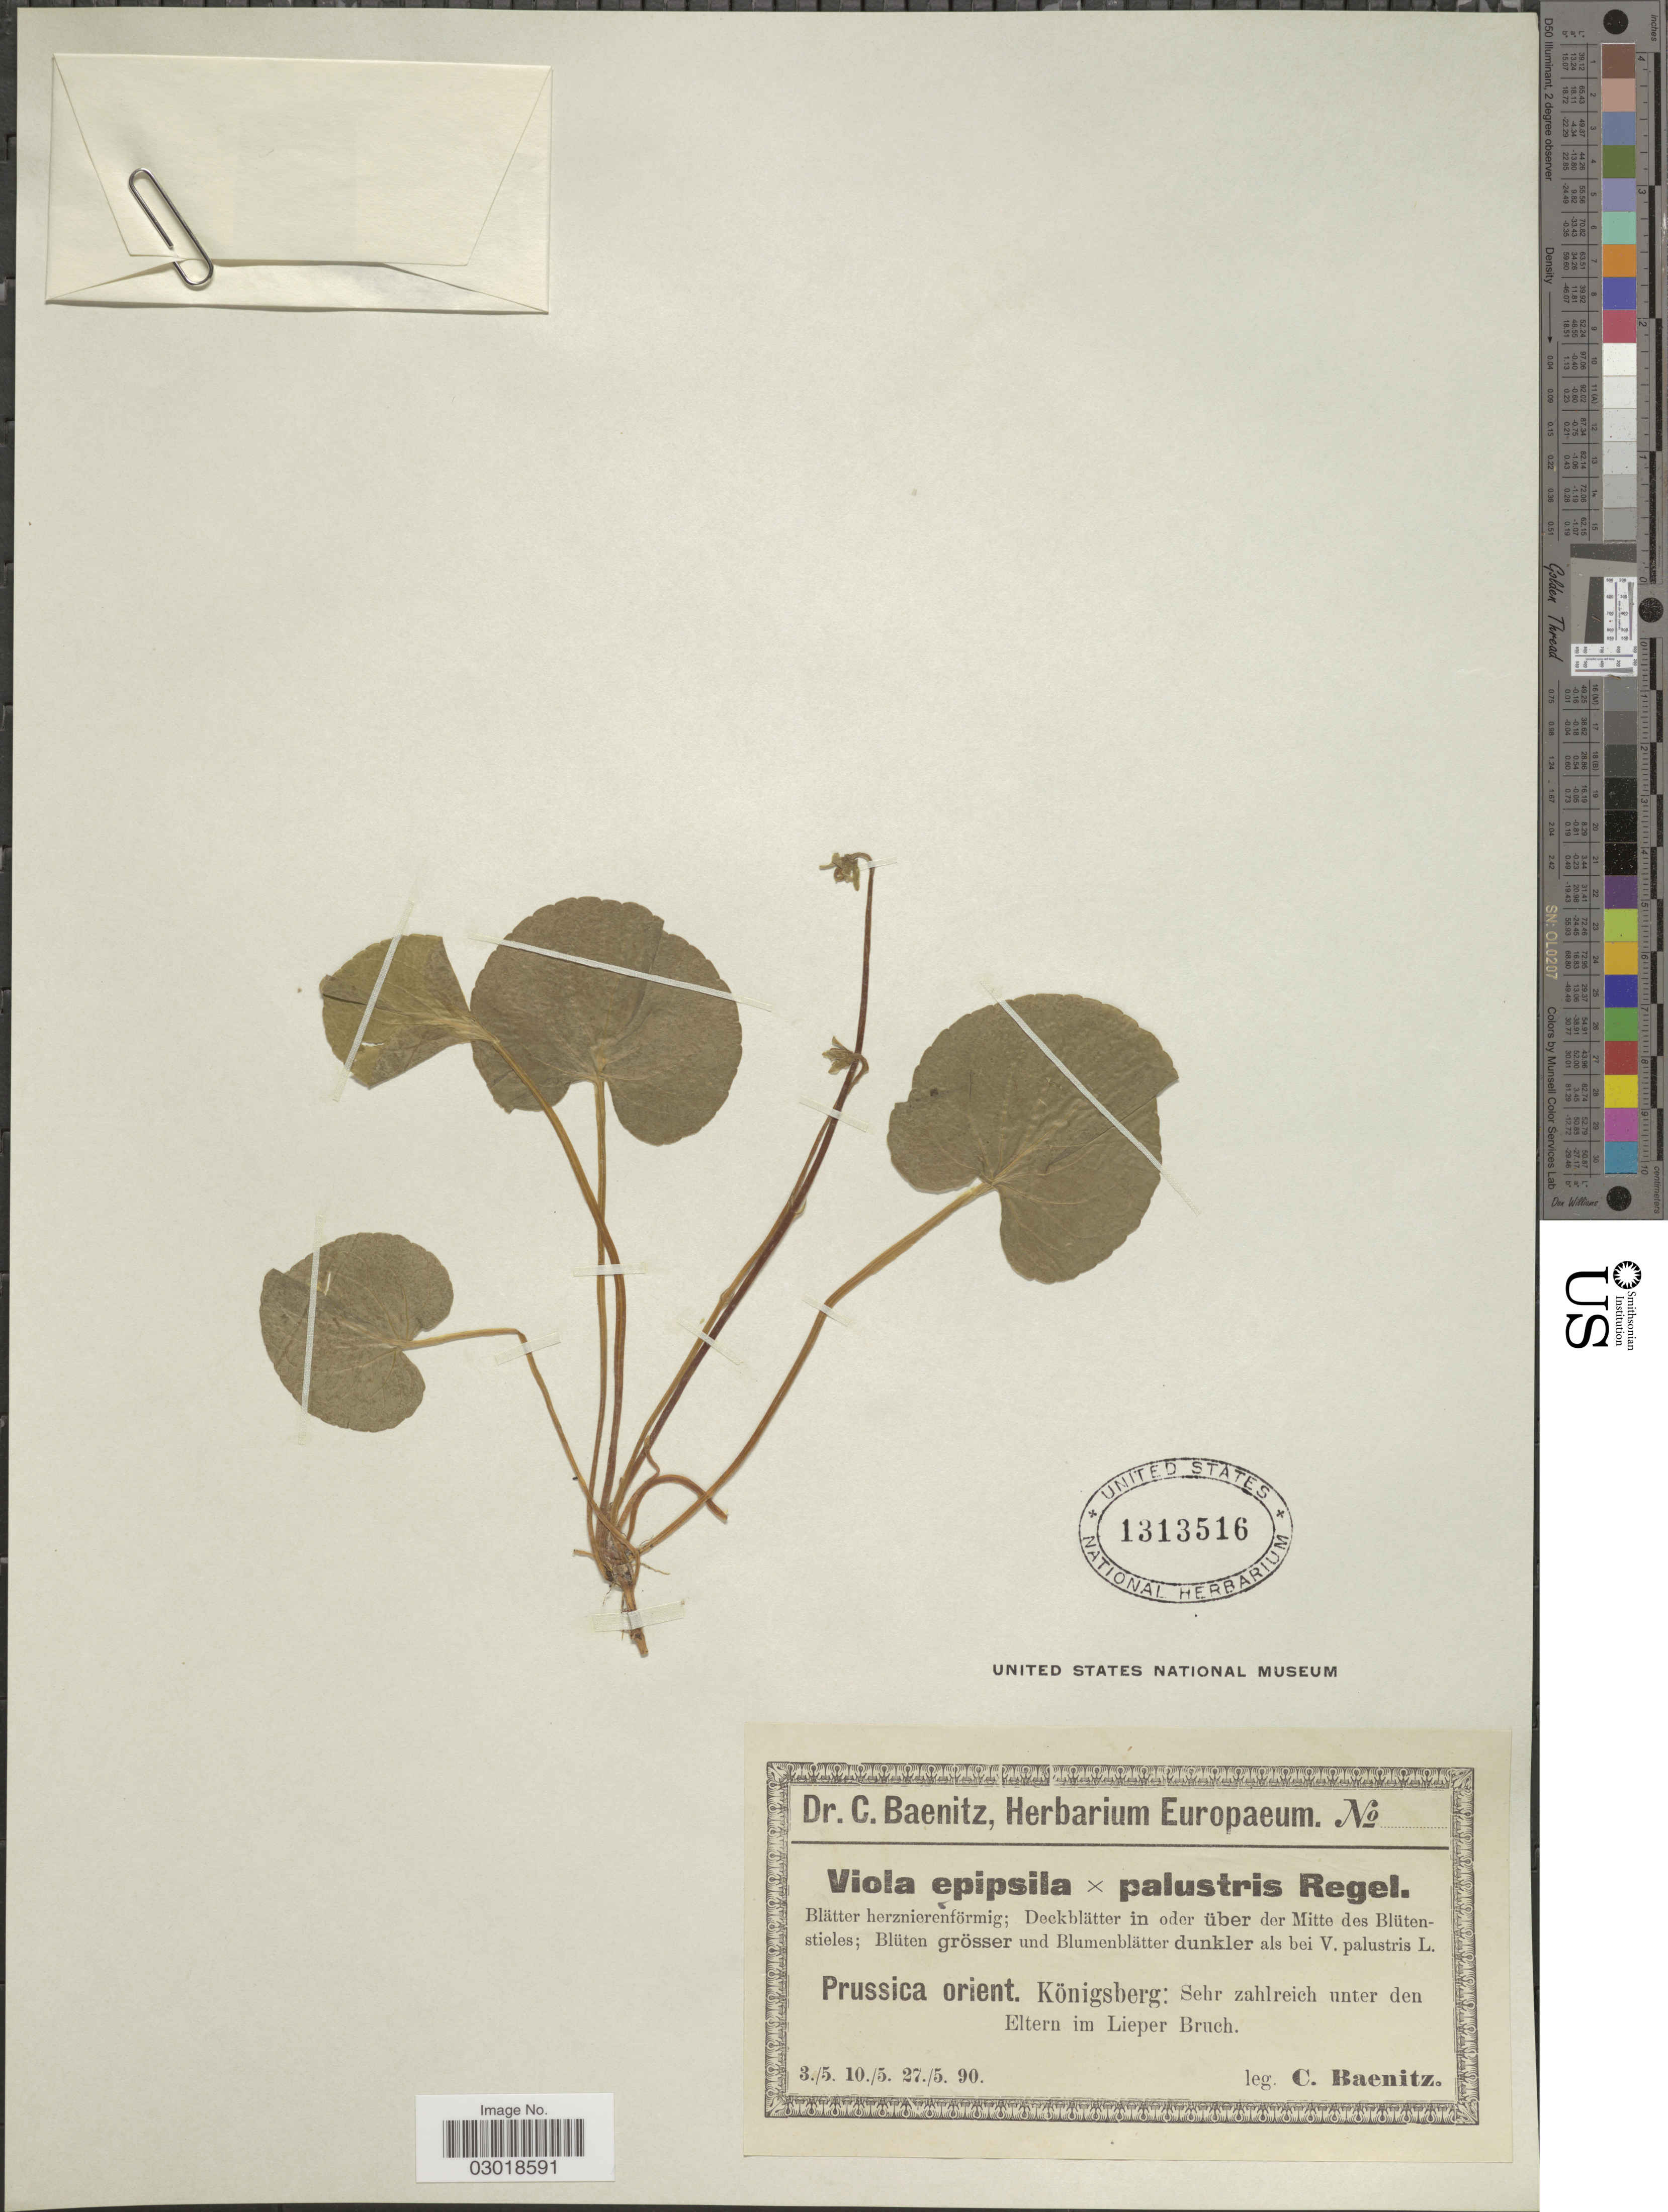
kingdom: Plantae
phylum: Tracheophyta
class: Magnoliopsida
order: Malpighiales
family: Violaceae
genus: Viola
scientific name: Viola epipsila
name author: Ledeb.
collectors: C. G. Baenitz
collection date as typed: Transcribed d/m/y: 3/5/90 to 27/5/90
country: Russian Federation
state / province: Kaliningrad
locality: Prussica orient. Königsberg: Sehr zahlreich unter den Eltern im Lieper Bruch.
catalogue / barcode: US 1313516